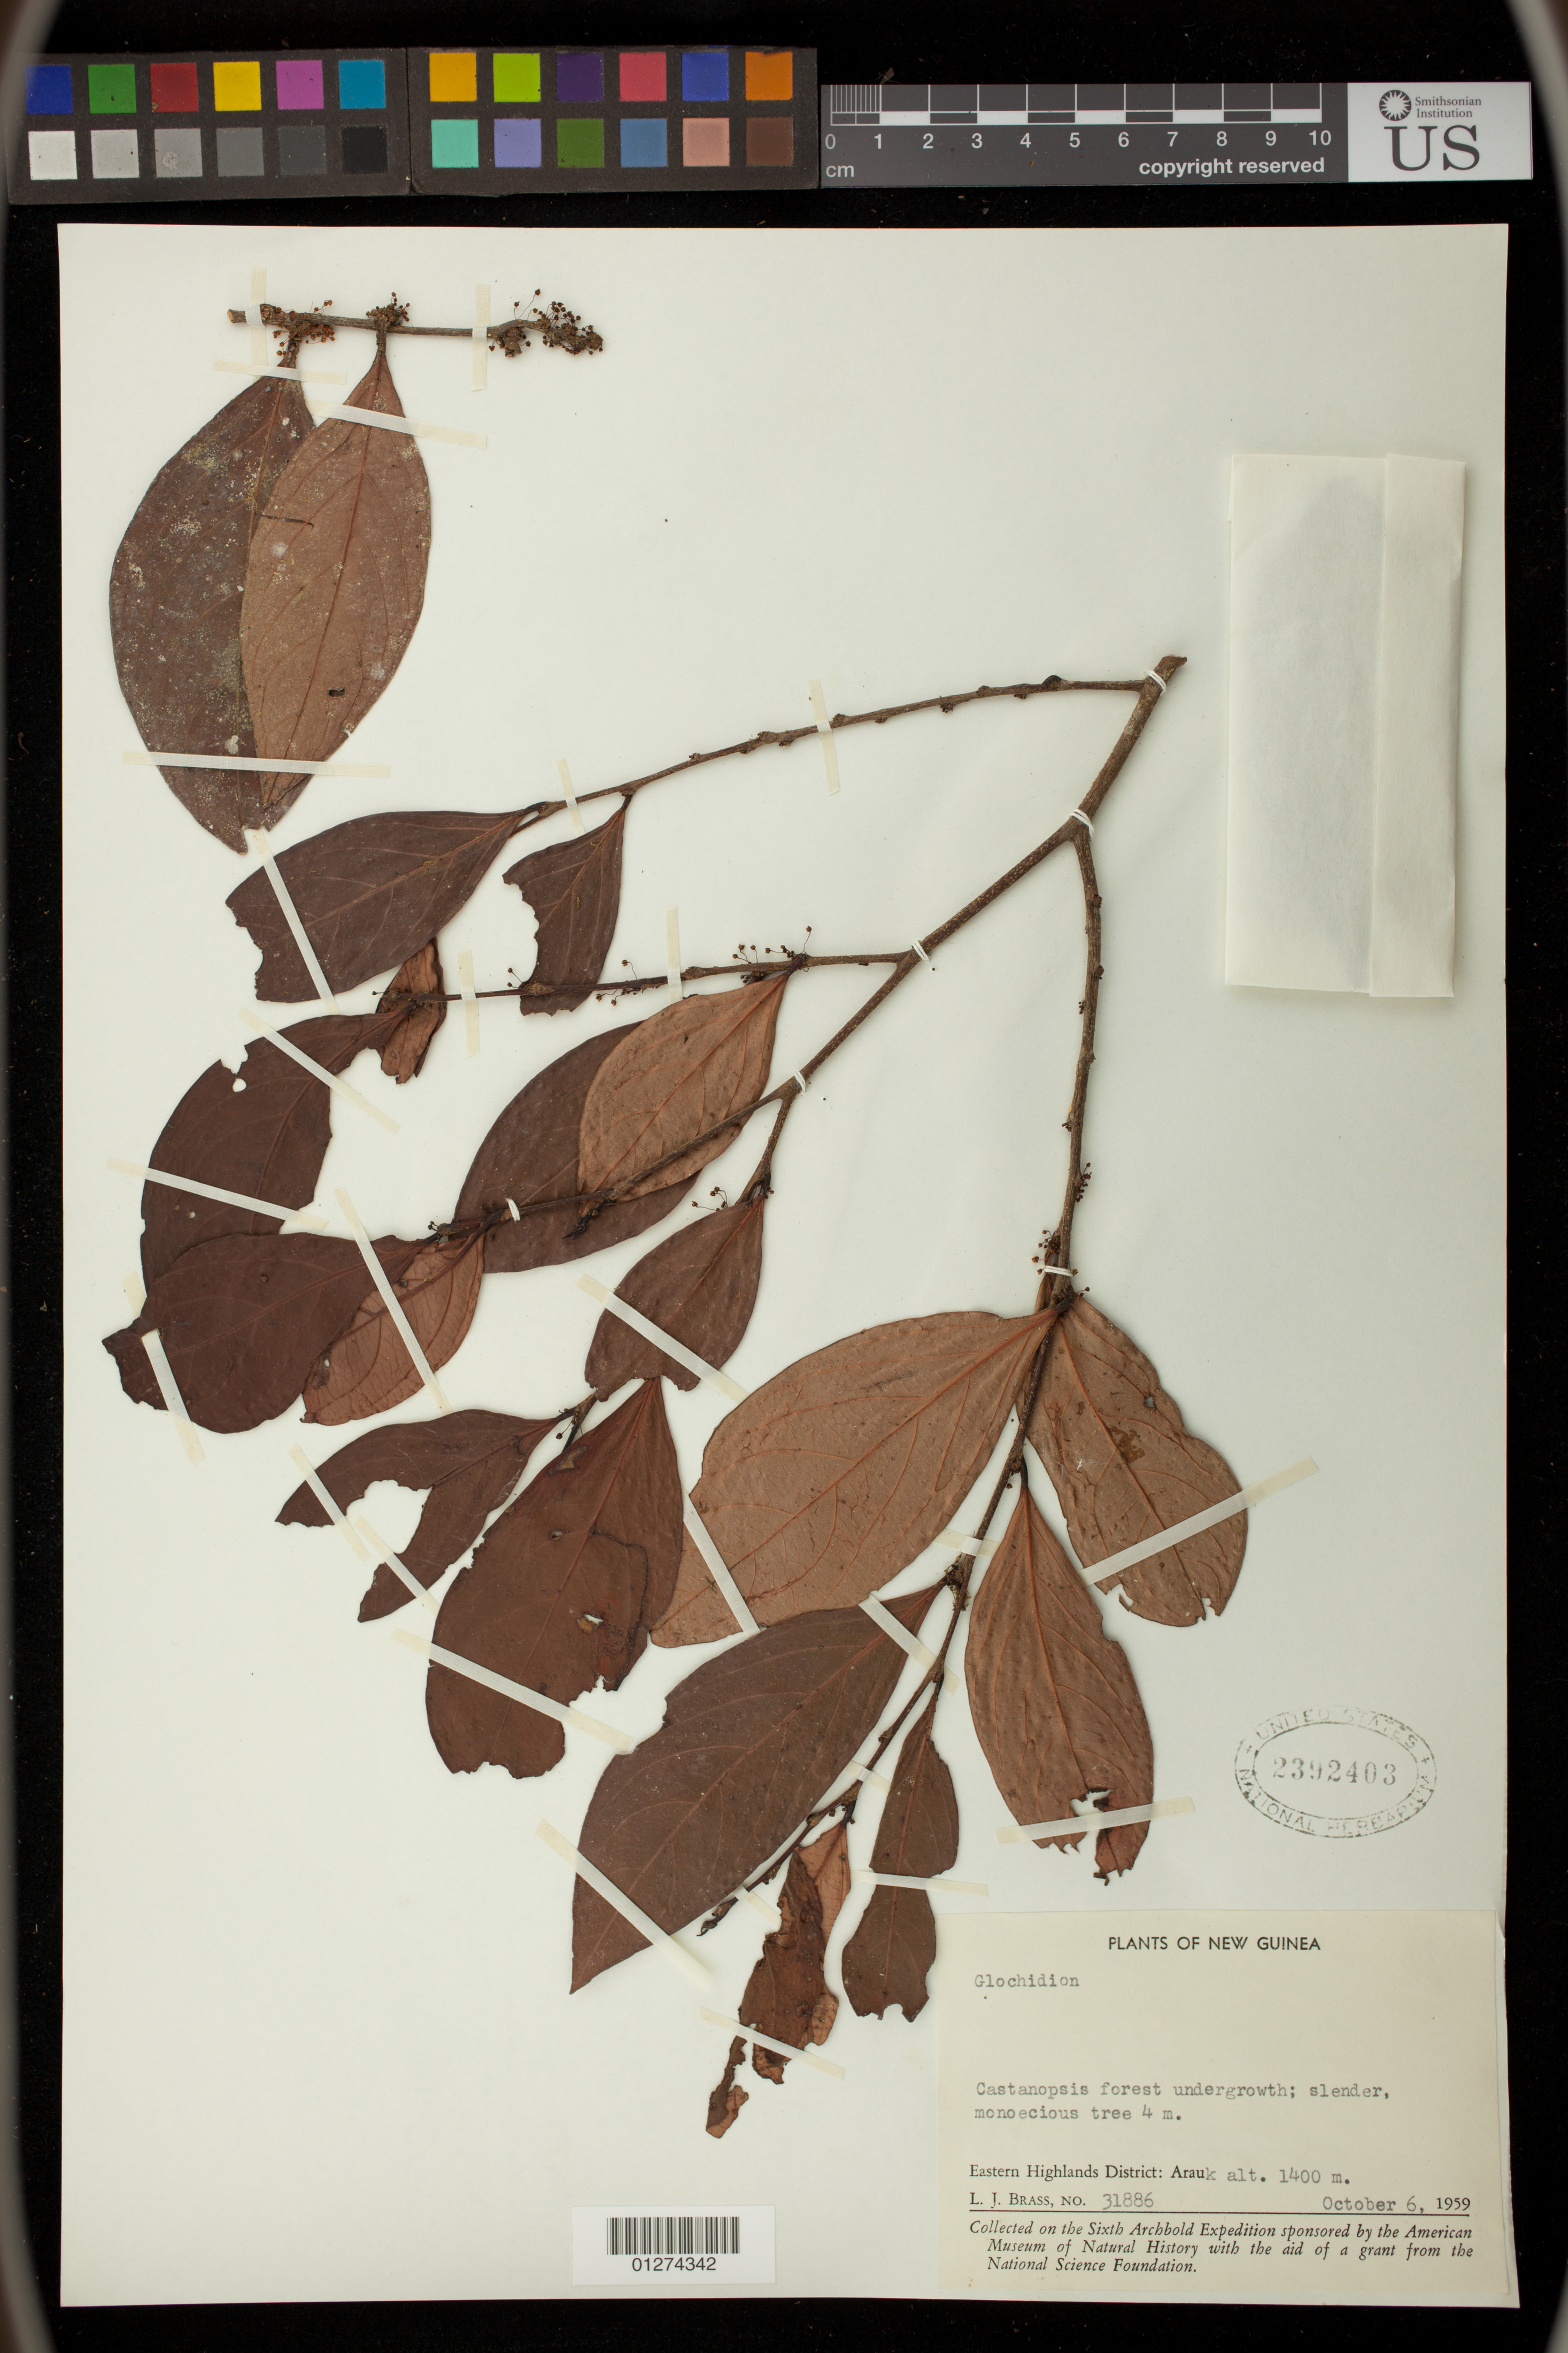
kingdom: Plantae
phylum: Tracheophyta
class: Magnoliopsida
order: Malpighiales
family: Phyllanthaceae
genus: Glochidion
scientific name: Glochidion sp.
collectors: L. J. Brass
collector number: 31886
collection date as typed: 06 Oct 1959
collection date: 1959-10-06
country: Papua New Guinea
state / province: Eastern Highlands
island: New Guinea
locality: Arau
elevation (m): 1400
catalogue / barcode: US 2392403